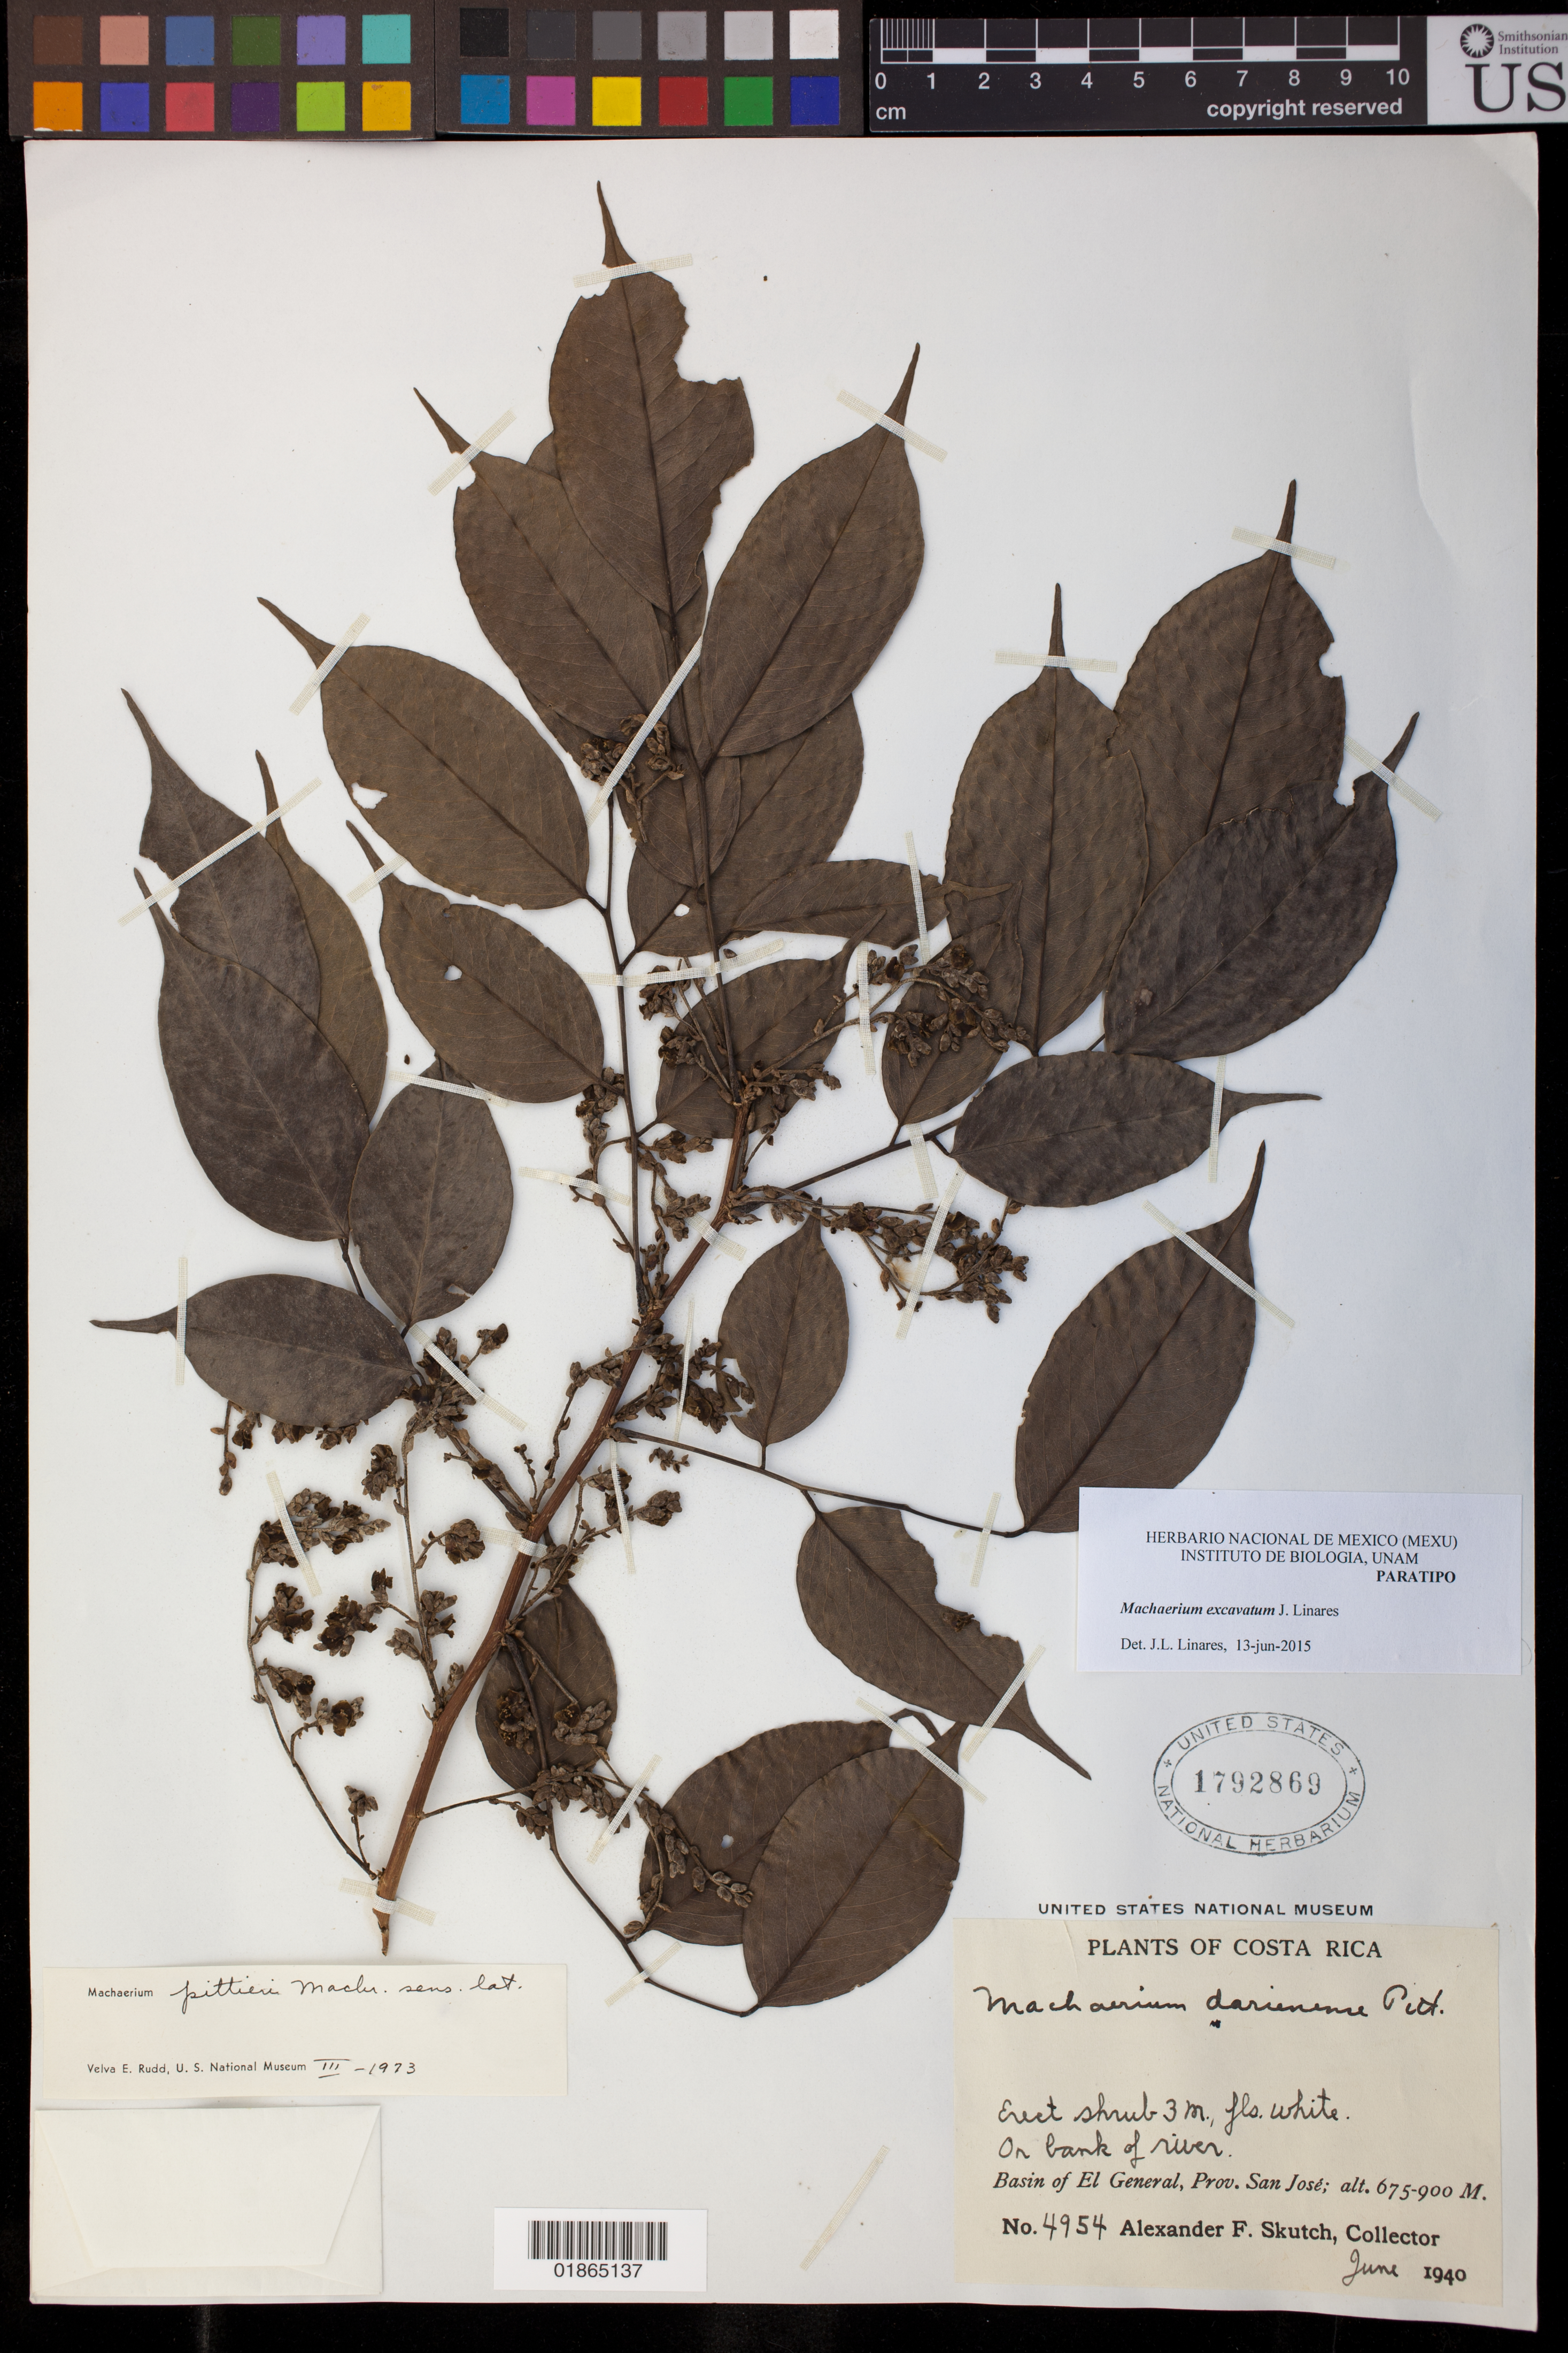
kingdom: Plantae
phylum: Tracheophyta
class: Magnoliopsida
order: Fabales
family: Fabaceae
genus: Machaerium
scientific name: Machaerium excavatum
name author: J. Linares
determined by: Linares, J. L., (MEXICO)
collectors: A. F. Skutch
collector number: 4954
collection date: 1940-06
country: Costa Rica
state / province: San José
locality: Basin of El General, Prov. San Jose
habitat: On bank of river.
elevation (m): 675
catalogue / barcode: US 1792869